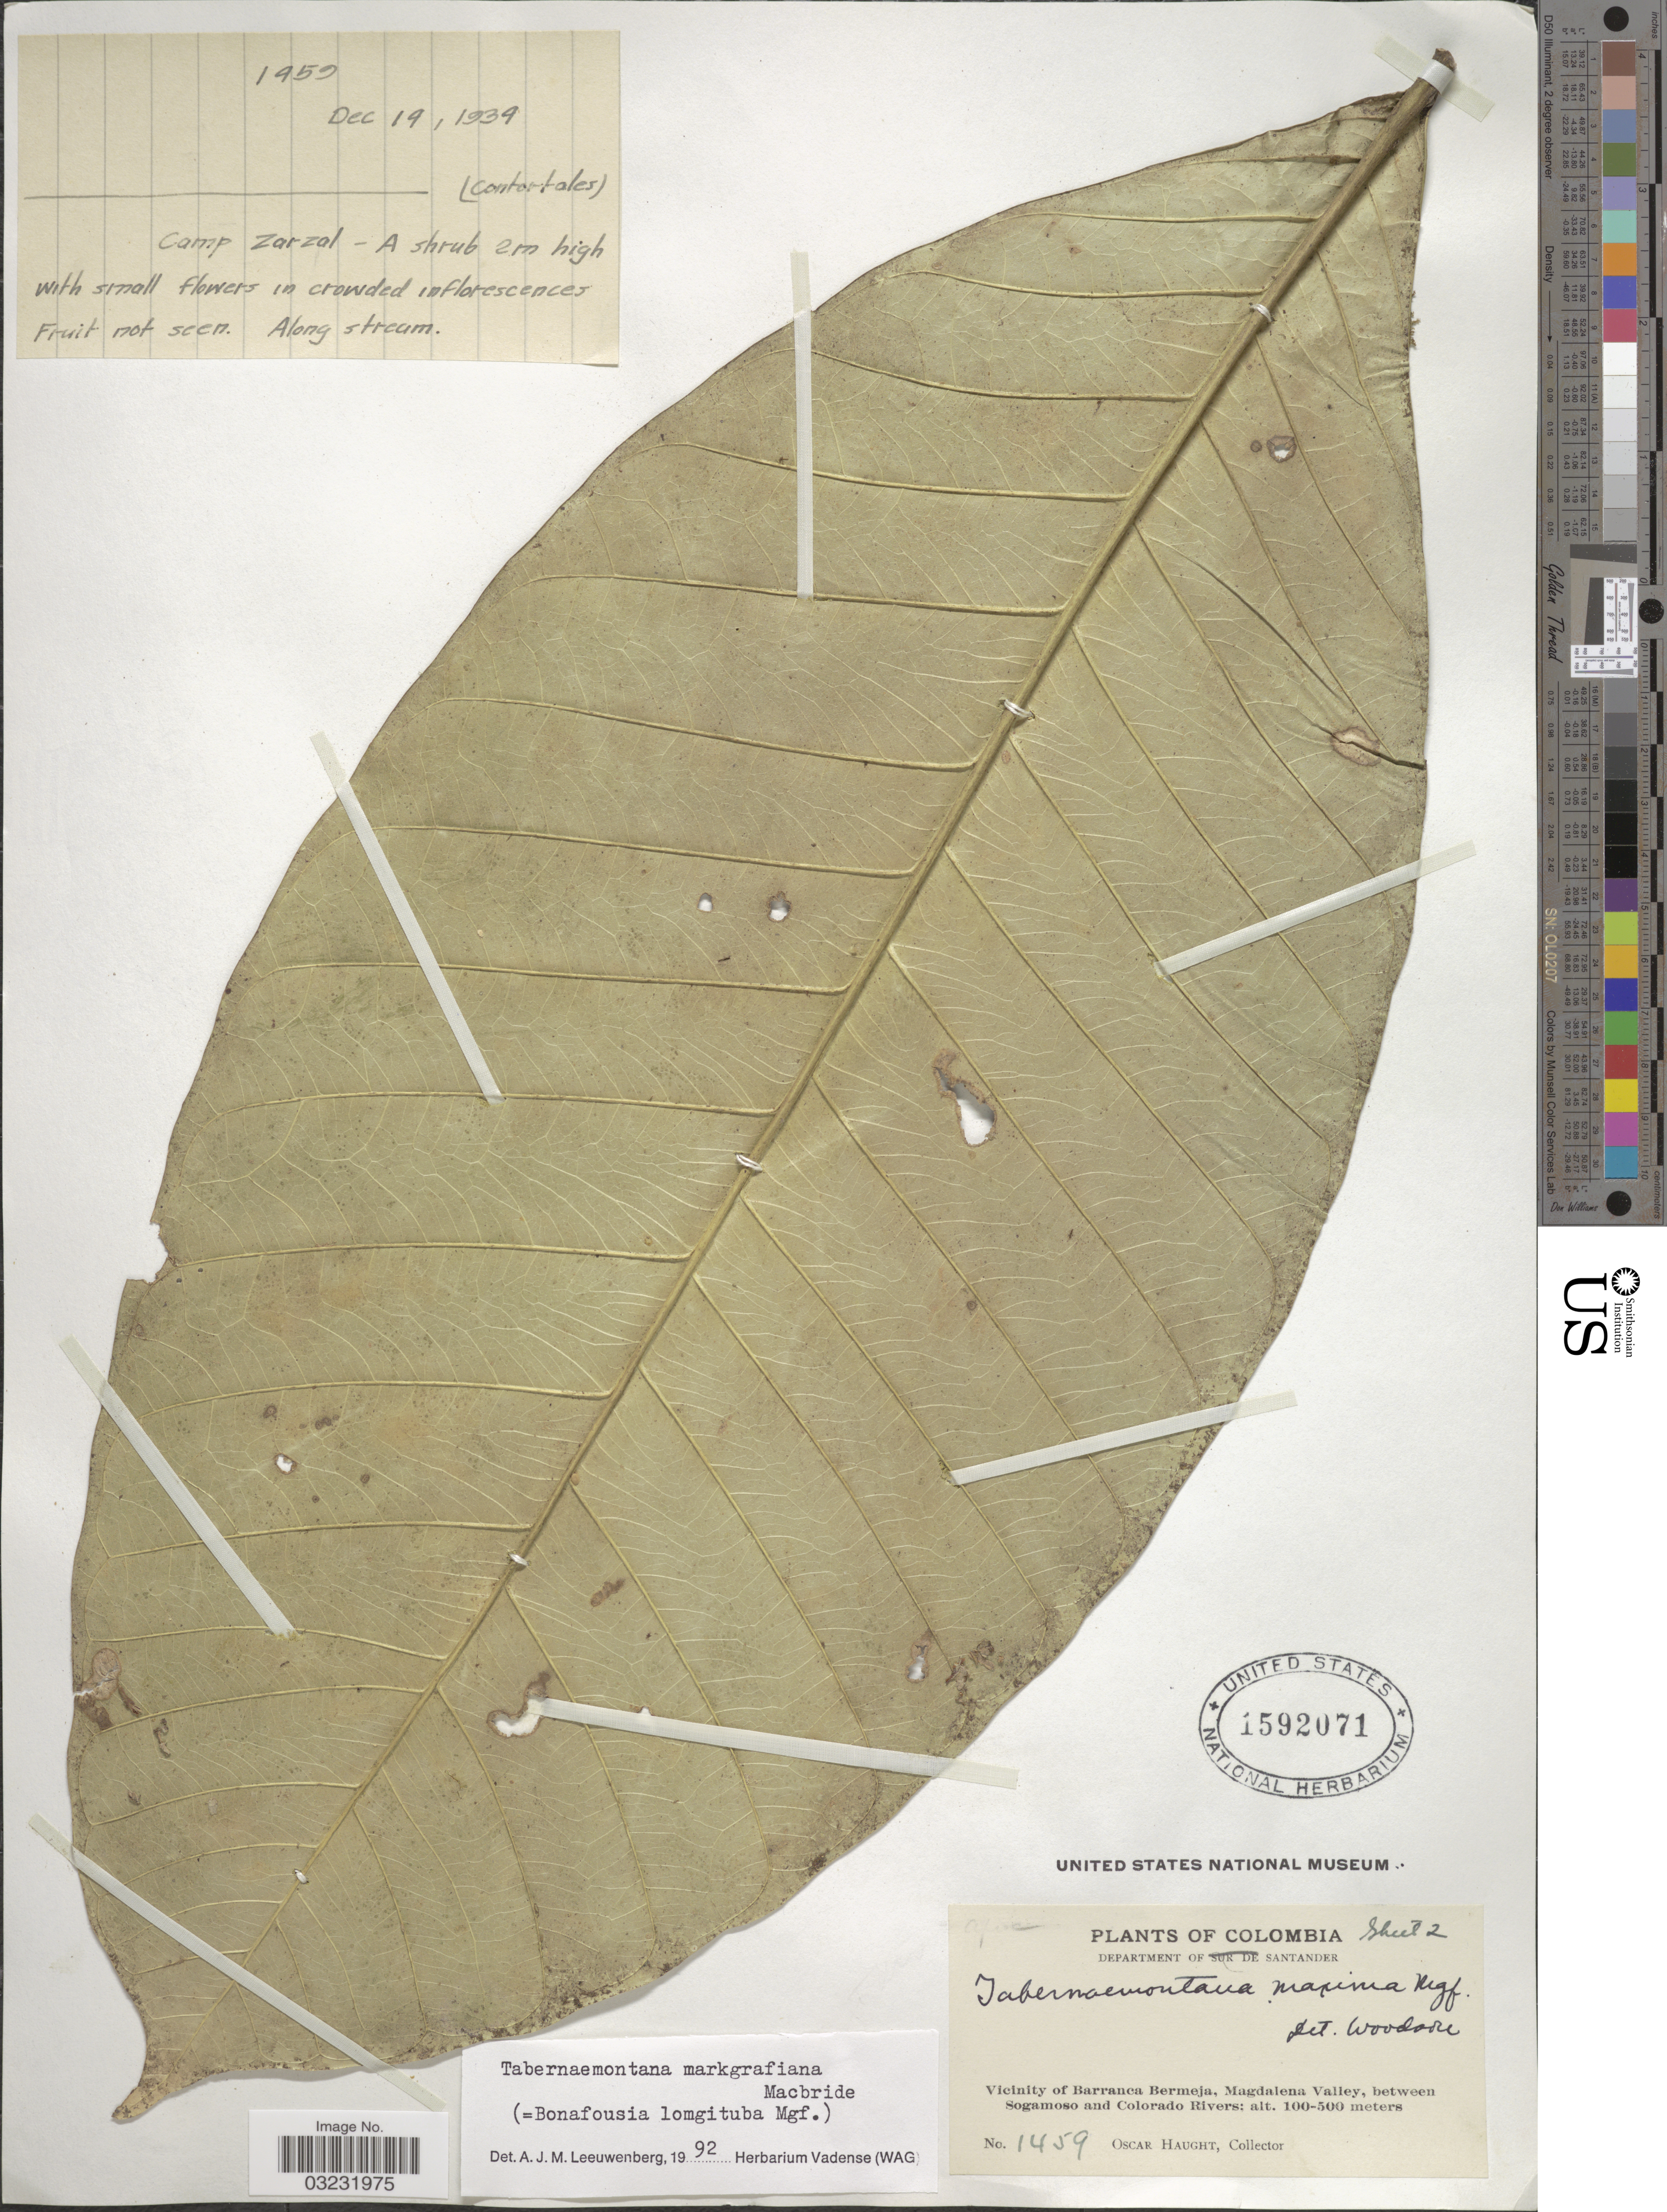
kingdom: Plantae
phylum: Tracheophyta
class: Magnoliopsida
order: Gentianales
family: Apocynaceae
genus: Tabernaemontana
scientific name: Tabernaemontana markgrafiana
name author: J.F. Macbr.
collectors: O. L. Haught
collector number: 1459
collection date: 1934-12-14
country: Colombia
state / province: Santander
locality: Department of Santander. Vicinity of Barranca Bermeja, Magdalena Valley, between Sogamoso and Colorado Rivers. Camp Zarzal.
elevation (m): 100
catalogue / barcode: US 1592071